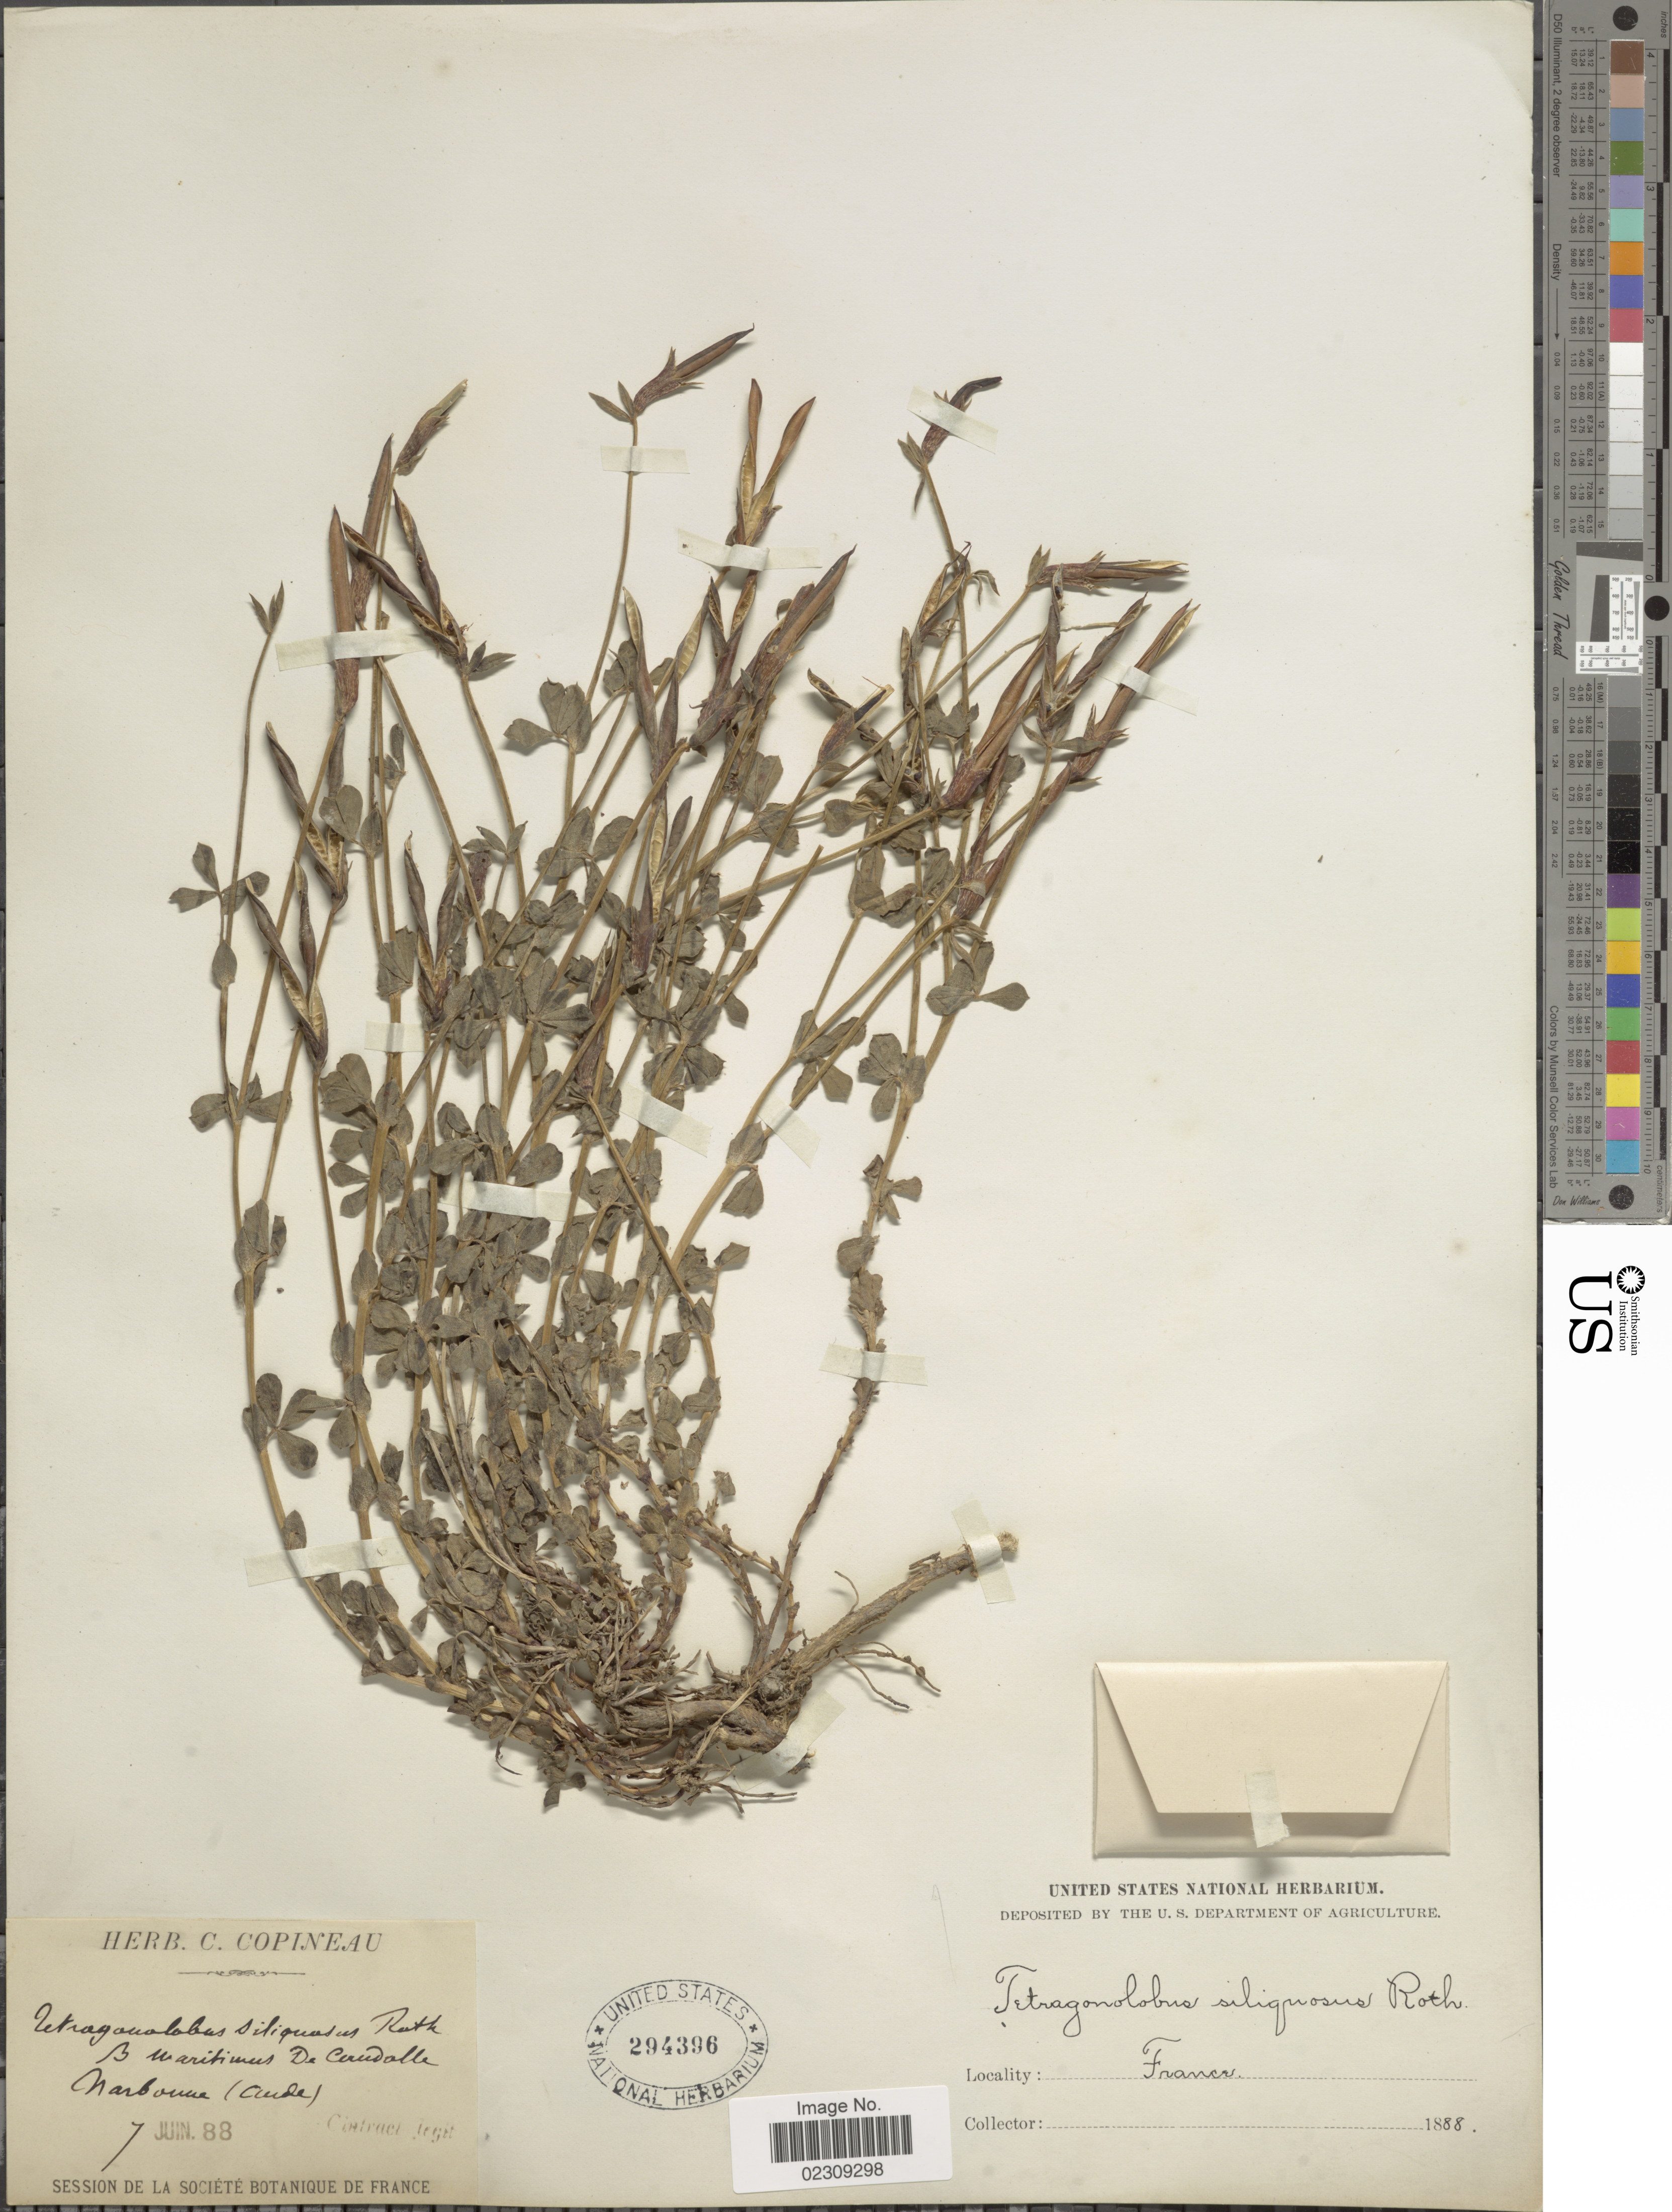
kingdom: Plantae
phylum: Tracheophyta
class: Magnoliopsida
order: Fabales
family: Fabaceae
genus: Tetragonolobus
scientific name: Tetragonolobus siliquosus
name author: Roth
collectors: Cintract, --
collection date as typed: Transcribed d/m/y: 7/6/88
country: France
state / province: Occitanie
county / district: Aude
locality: B maritimus De Candalle Narbonne (Aude)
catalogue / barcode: US 294396